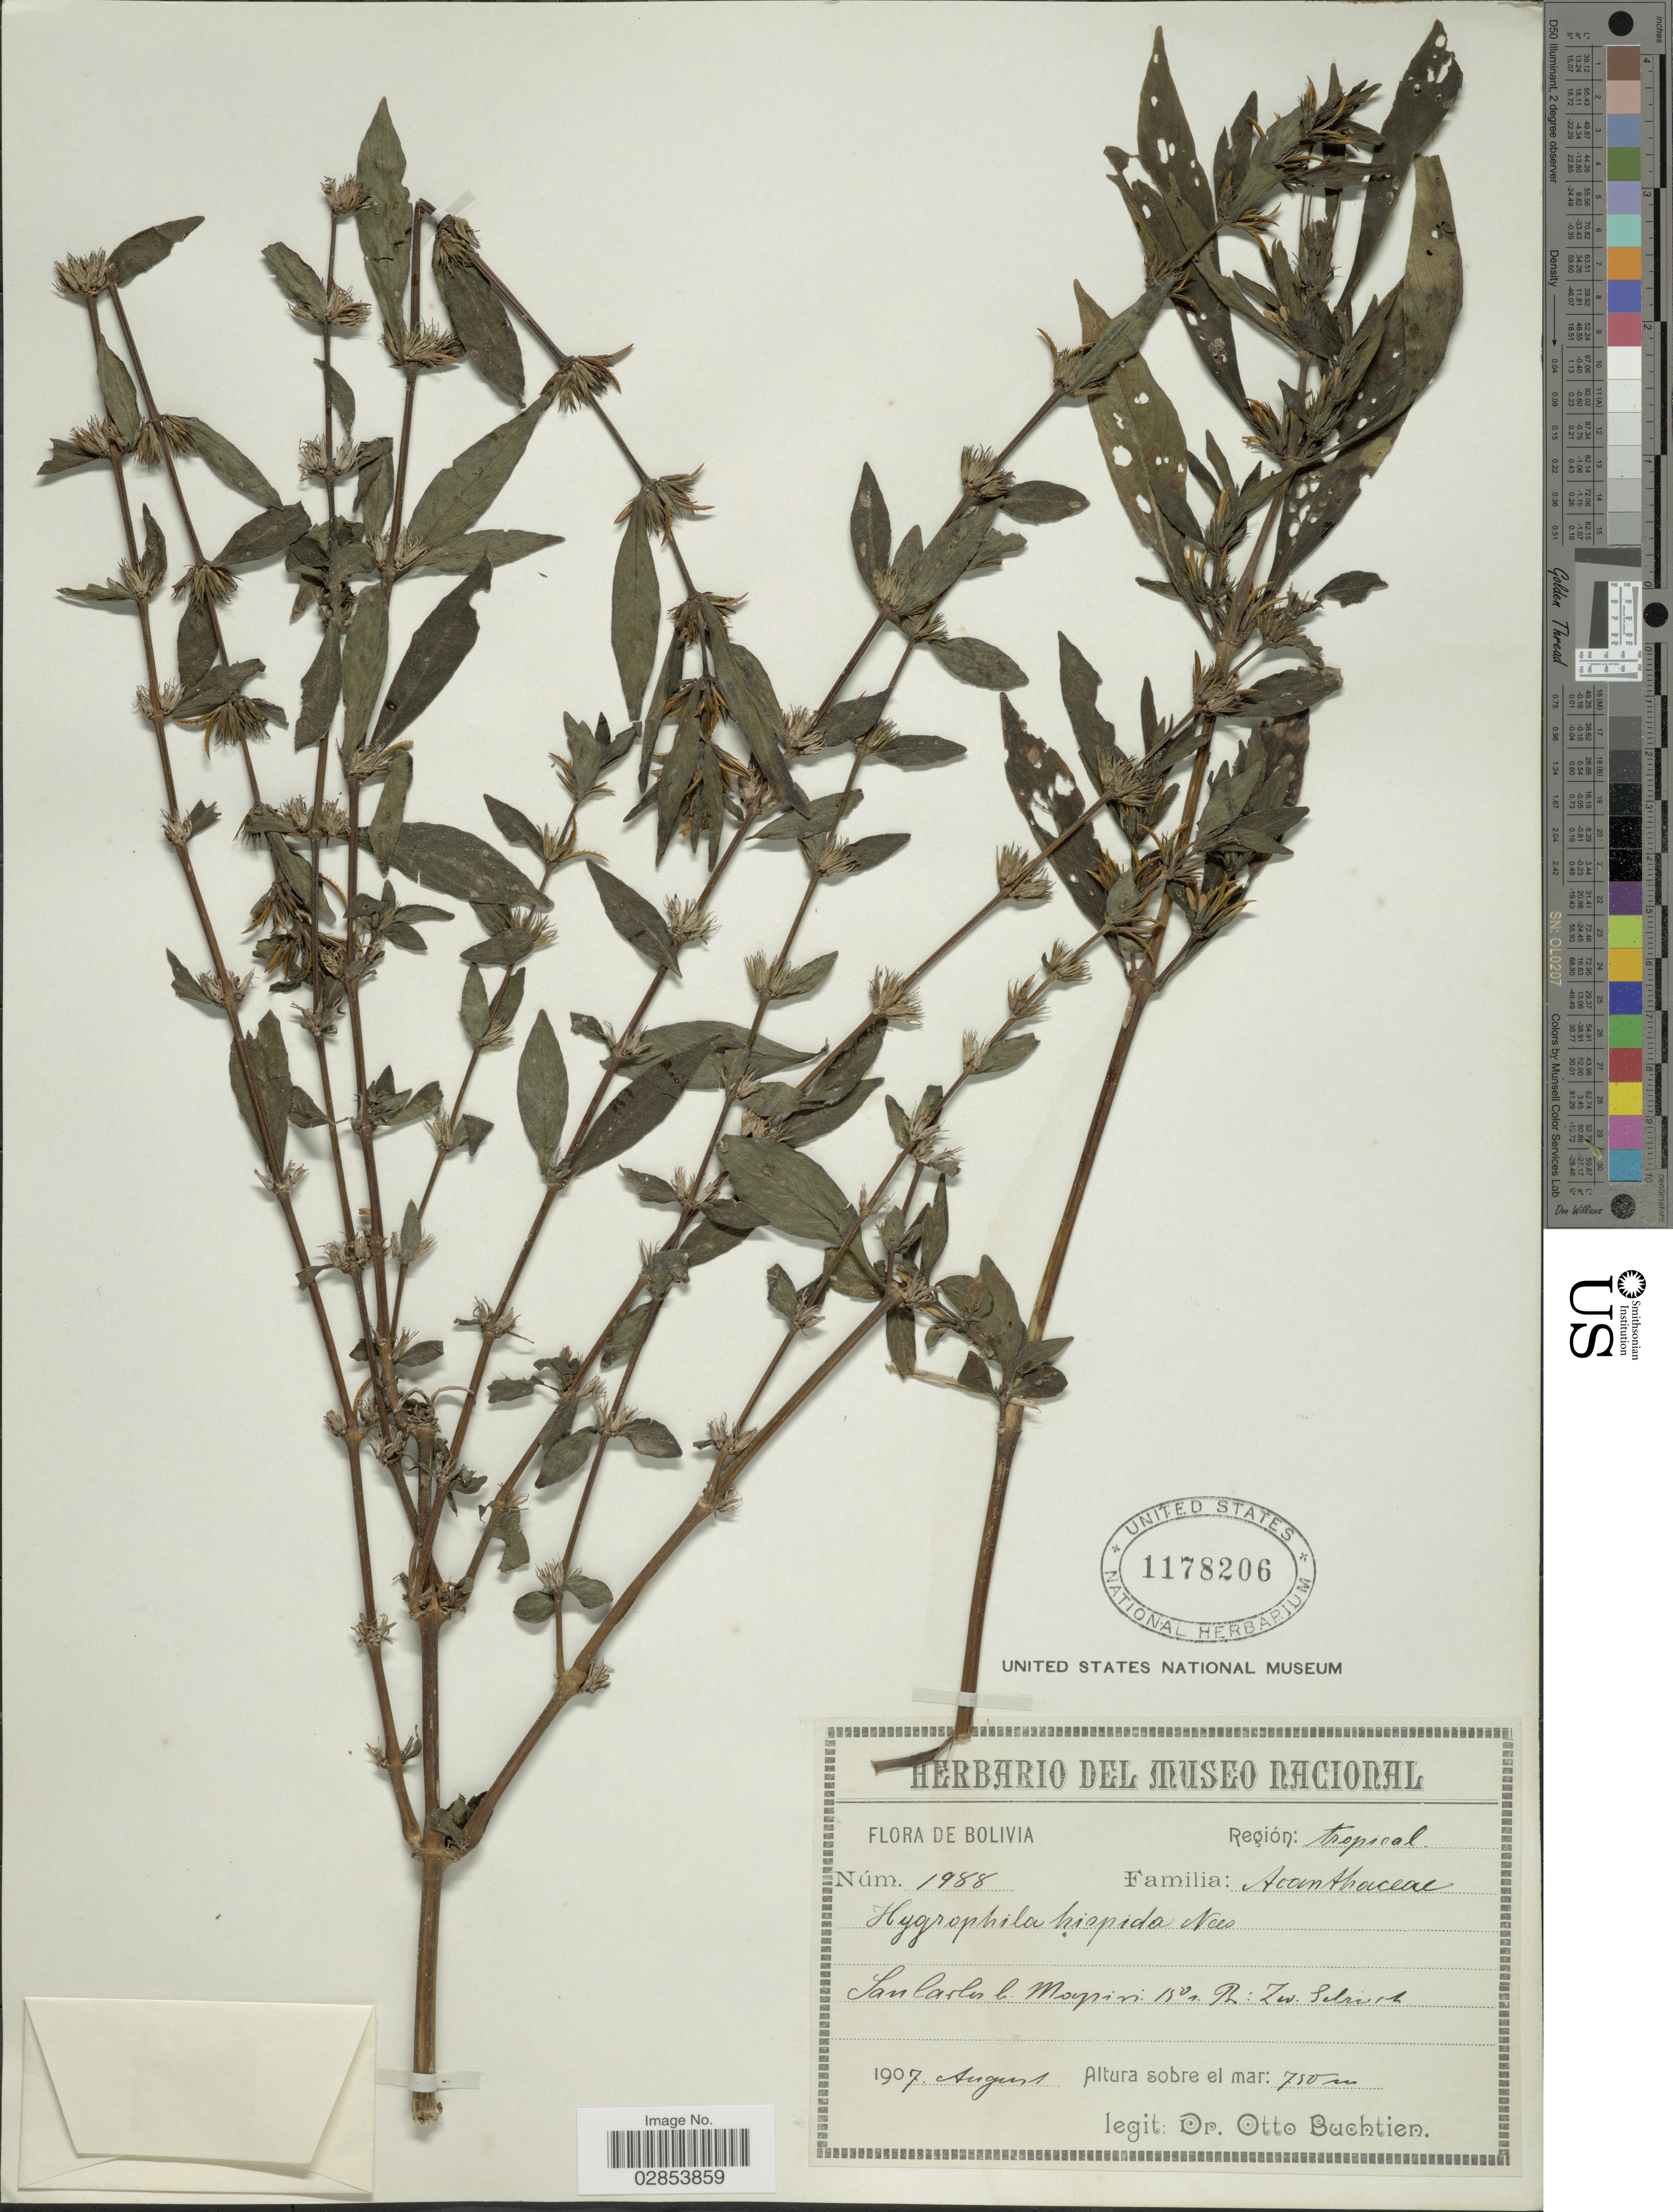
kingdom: Plantae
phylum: Tracheophyta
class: Magnoliopsida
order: Lamiales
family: Acanthaceae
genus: Hygrophila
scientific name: Hygrophila costata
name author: Nees & T. Nees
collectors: O. Buchtien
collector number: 1988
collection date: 1907-08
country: Bolivia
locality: Región: tropical, San Carlos b. Mapiri 15º B: Zw. Sebrisch.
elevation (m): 750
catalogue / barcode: US 1178206